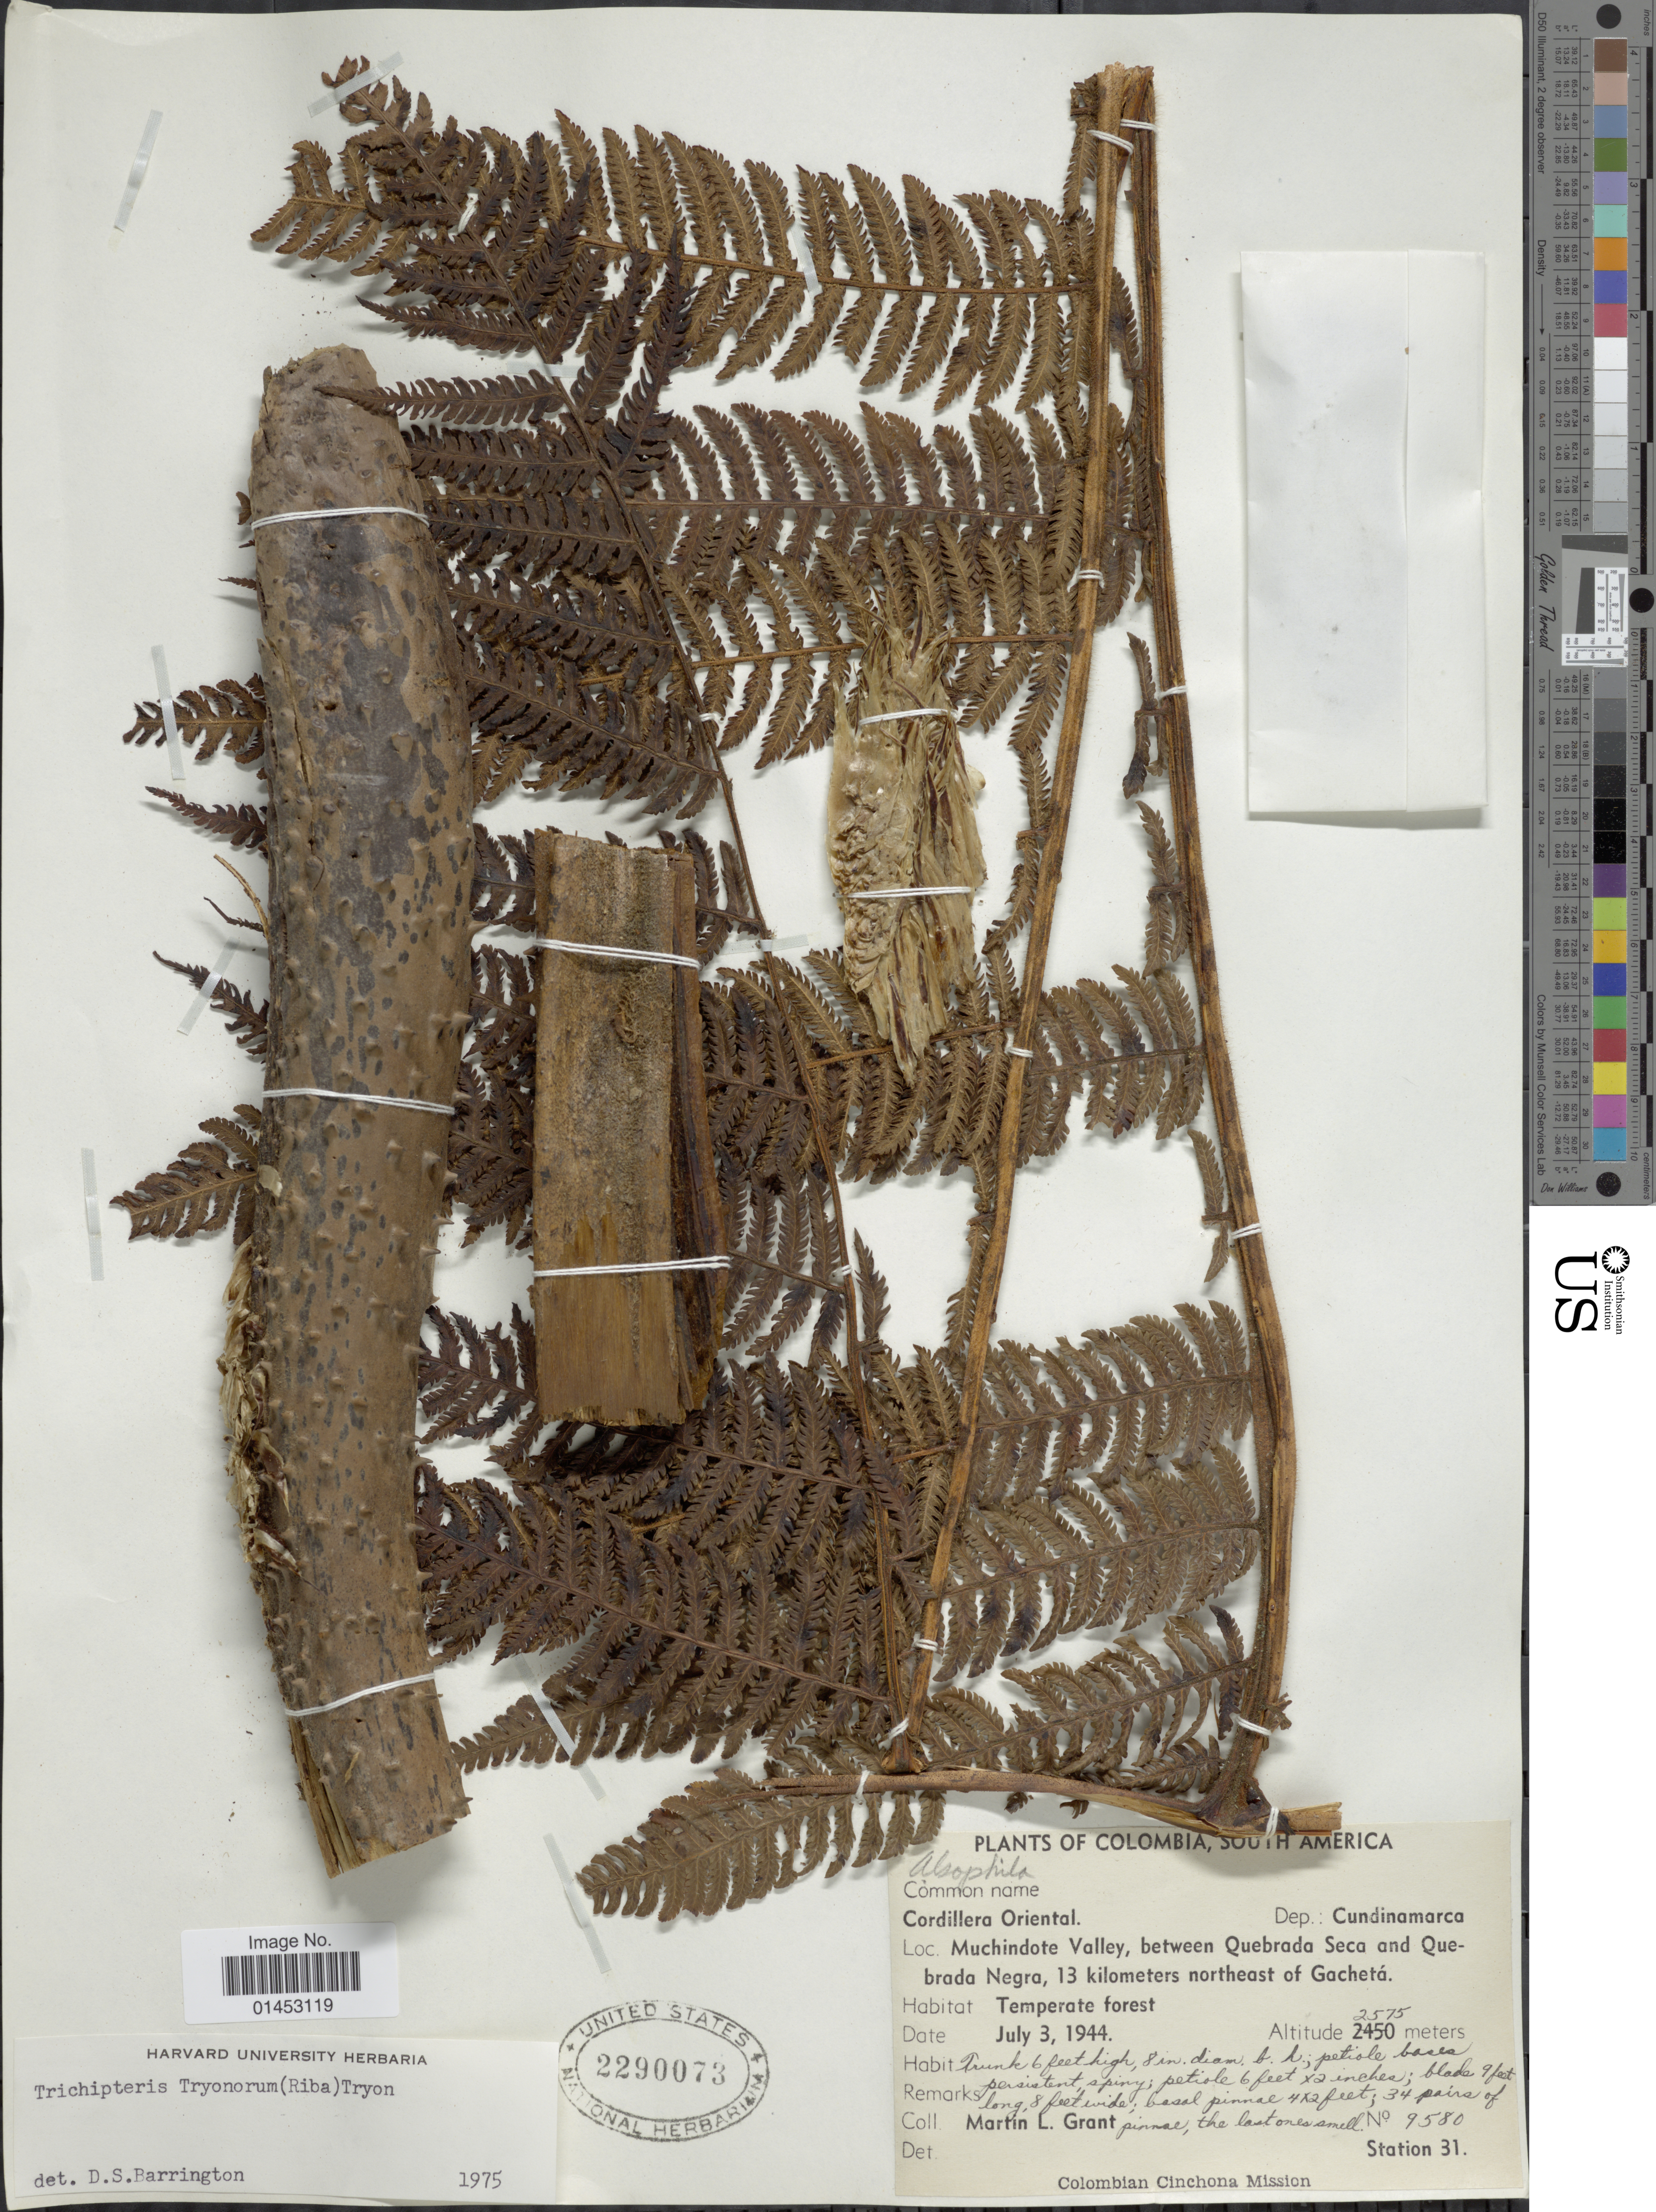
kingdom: Plantae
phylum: Tracheophyta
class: Polypodiopsida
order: Cyatheales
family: Cyatheaceae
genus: Cyathea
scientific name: Cyathea tryonorum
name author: (Riba) Lellinger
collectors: M. L. Grant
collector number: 9580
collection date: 1944-07-03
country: Colombia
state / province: Cundinamarca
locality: Cordillera Oriental, Dep.: Cundinamarca, Muchindote valle, between Quebrada Seca and Quebrada Negra, 13km northeast of Gachetá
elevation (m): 2575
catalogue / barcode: US 2290073